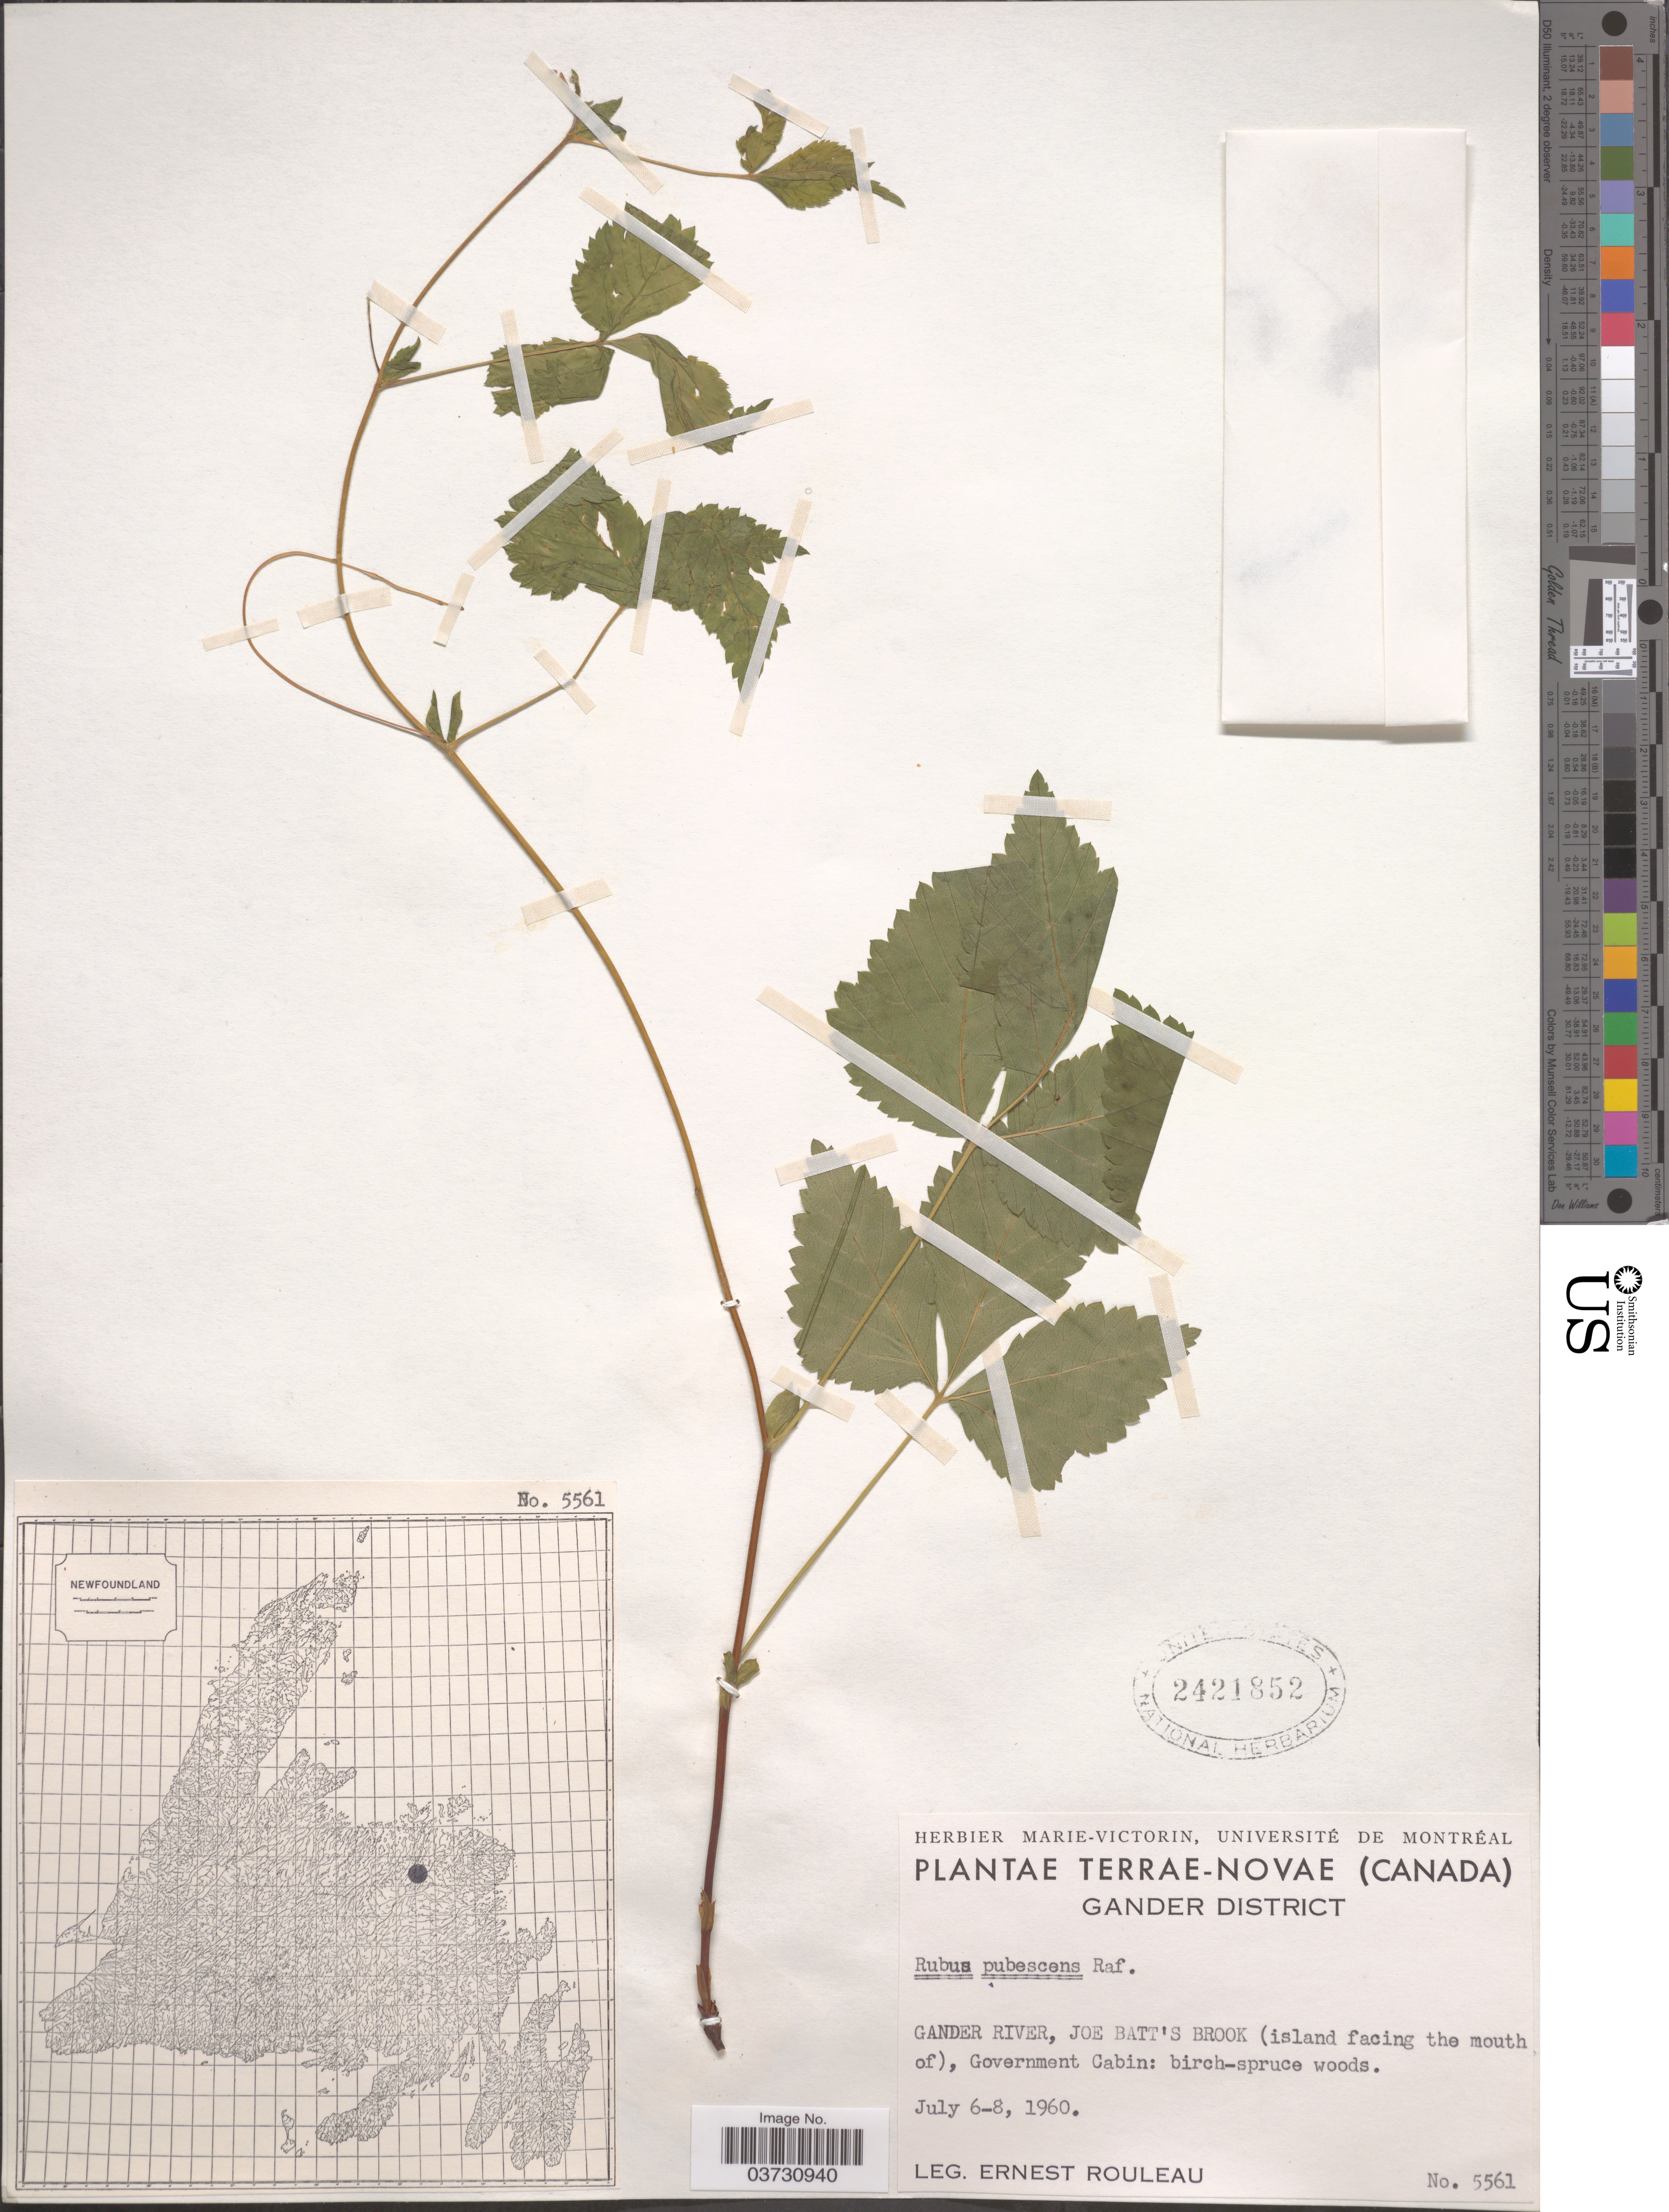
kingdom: Plantae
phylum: Tracheophyta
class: Magnoliopsida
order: Rosales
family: Rosaceae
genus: Rubus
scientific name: Rubus pubescens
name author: Raf.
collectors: E. Rouleau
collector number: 5561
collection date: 1960-07-06/1960-07-08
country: Canada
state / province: Newfoundland and Labrador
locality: Terrae-Novae. Gander District. Gander River, Joe Batt's Brook (island facing the mouth of), Government Cabin.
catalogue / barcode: US 2421852